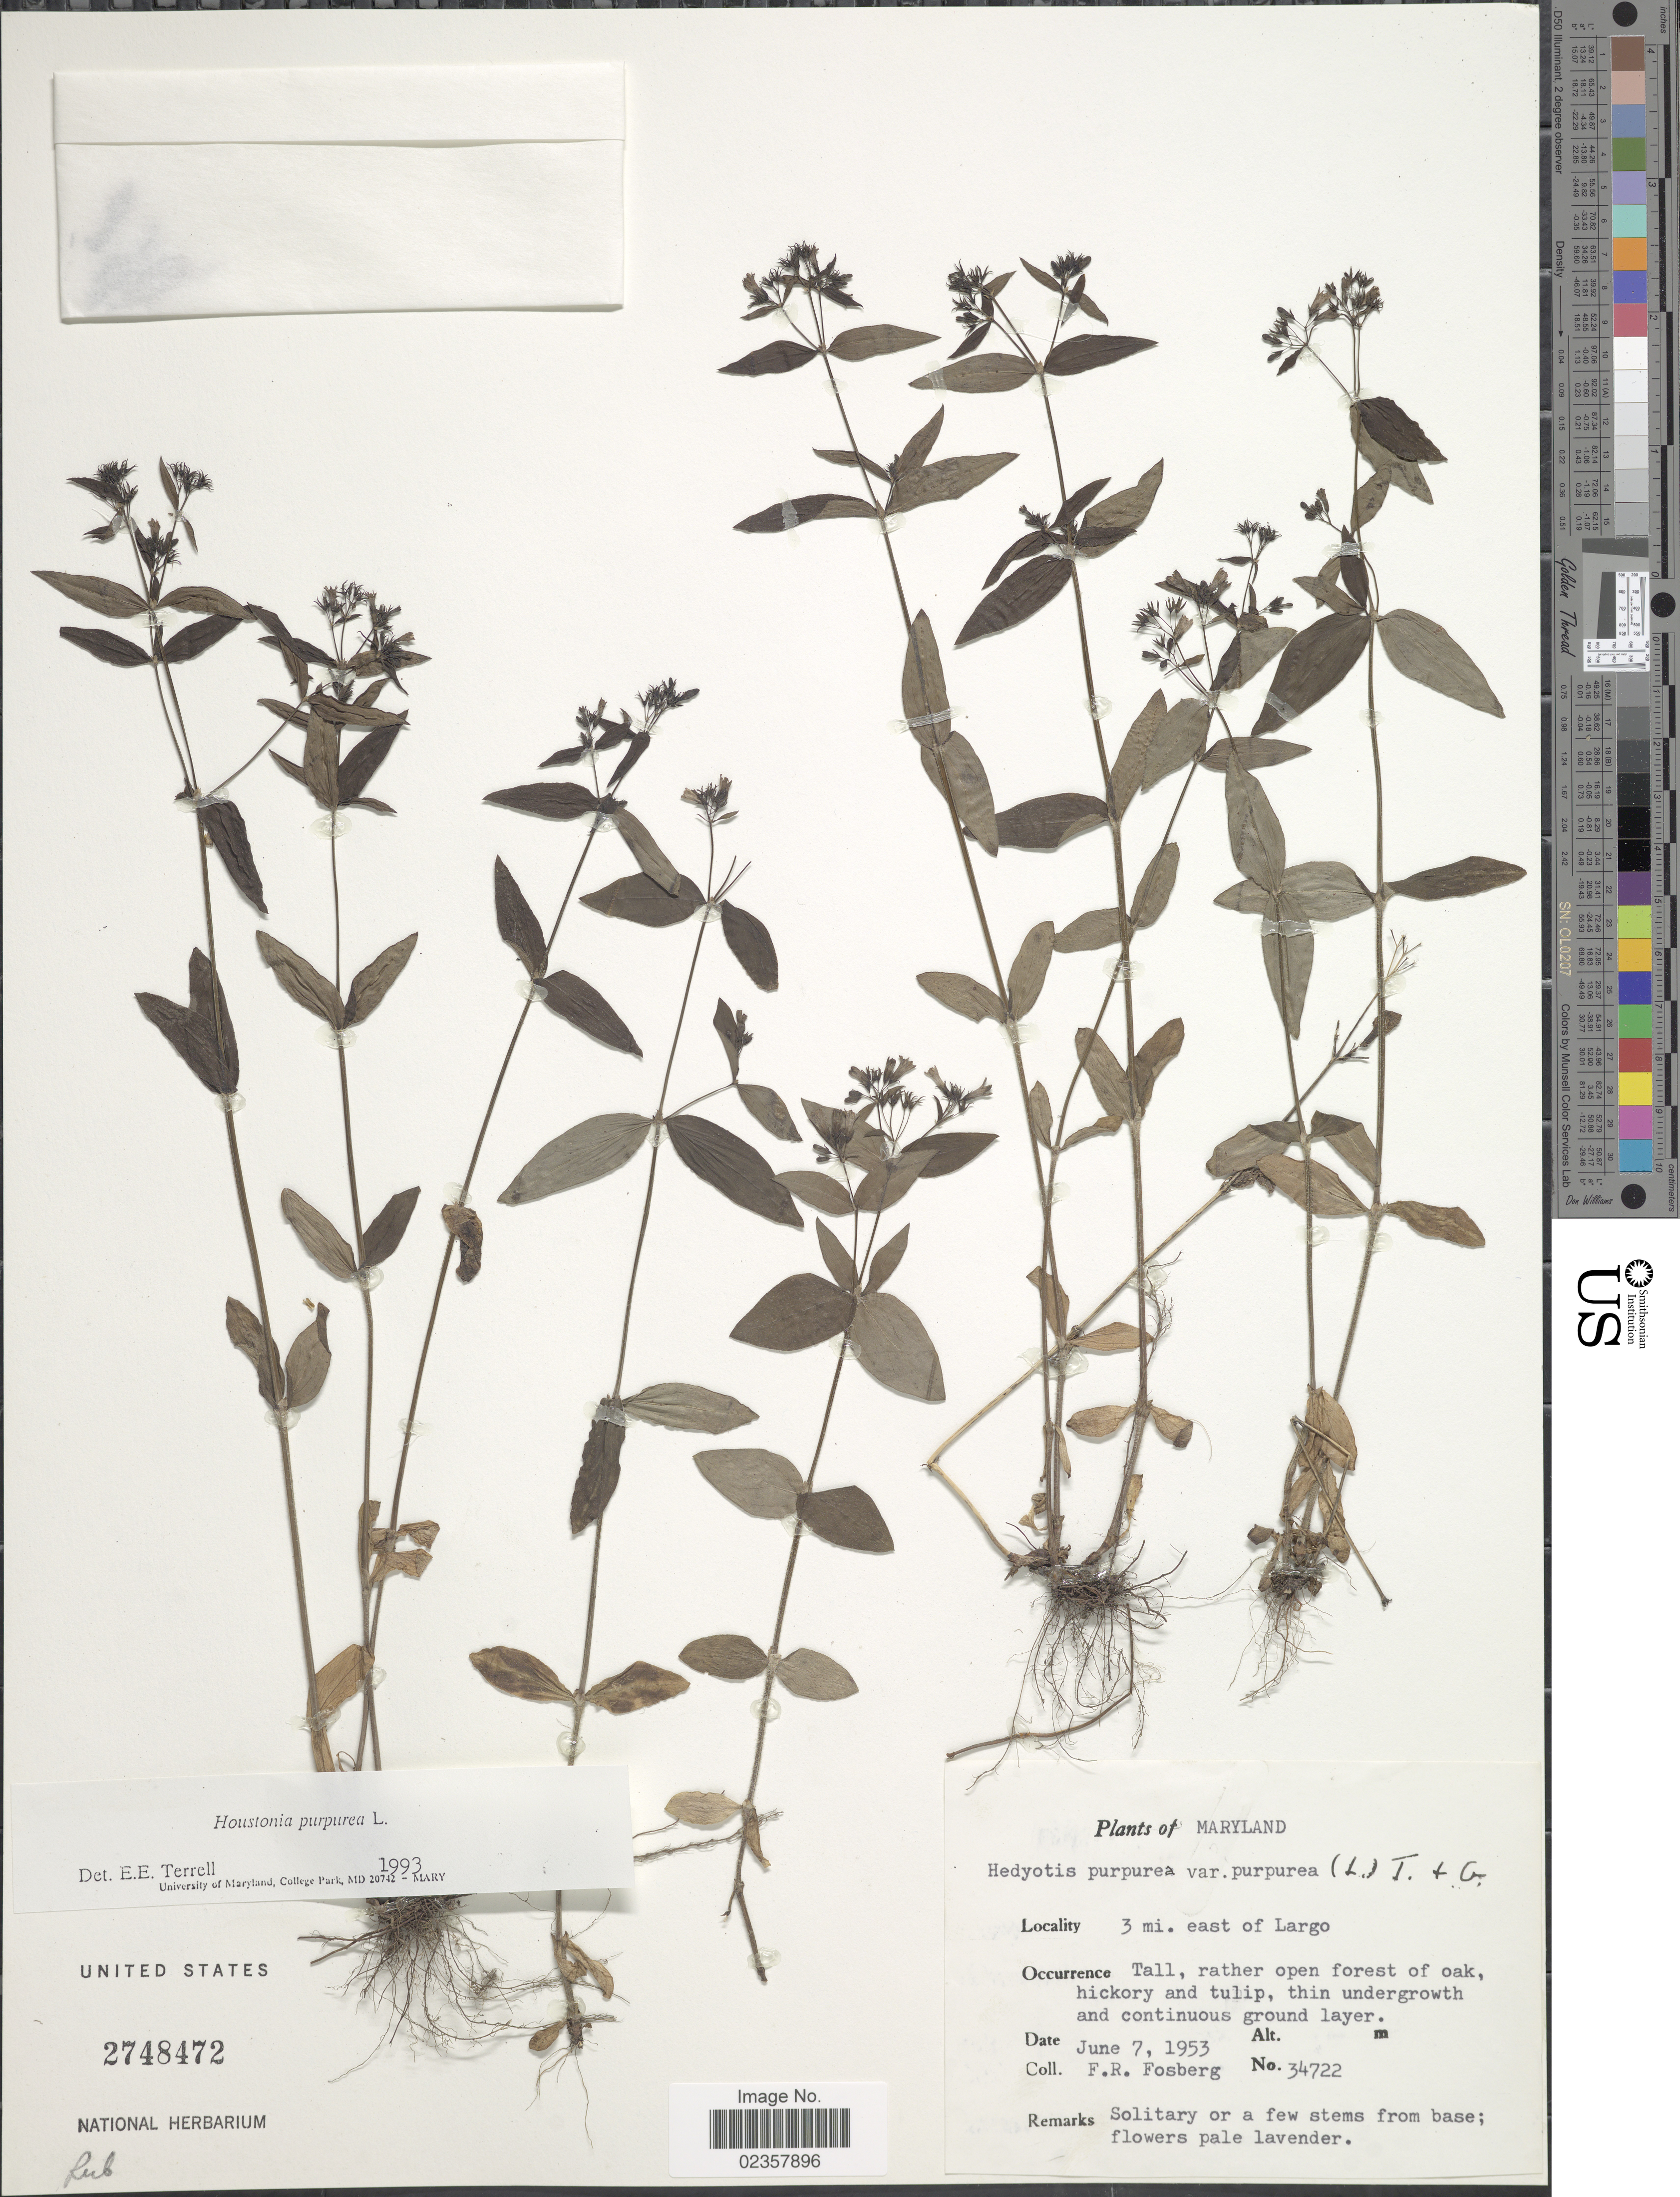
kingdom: Plantae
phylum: Tracheophyta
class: Magnoliopsida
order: Gentianales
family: Rubiaceae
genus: Houstonia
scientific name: Houstonia purpurea var. purpurea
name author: L.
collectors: F. R. Fosberg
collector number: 34722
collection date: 1953-02-07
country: United States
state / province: Maryland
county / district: Prince George's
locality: Maryland, 3 mi east of Largo.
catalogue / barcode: US 2748472